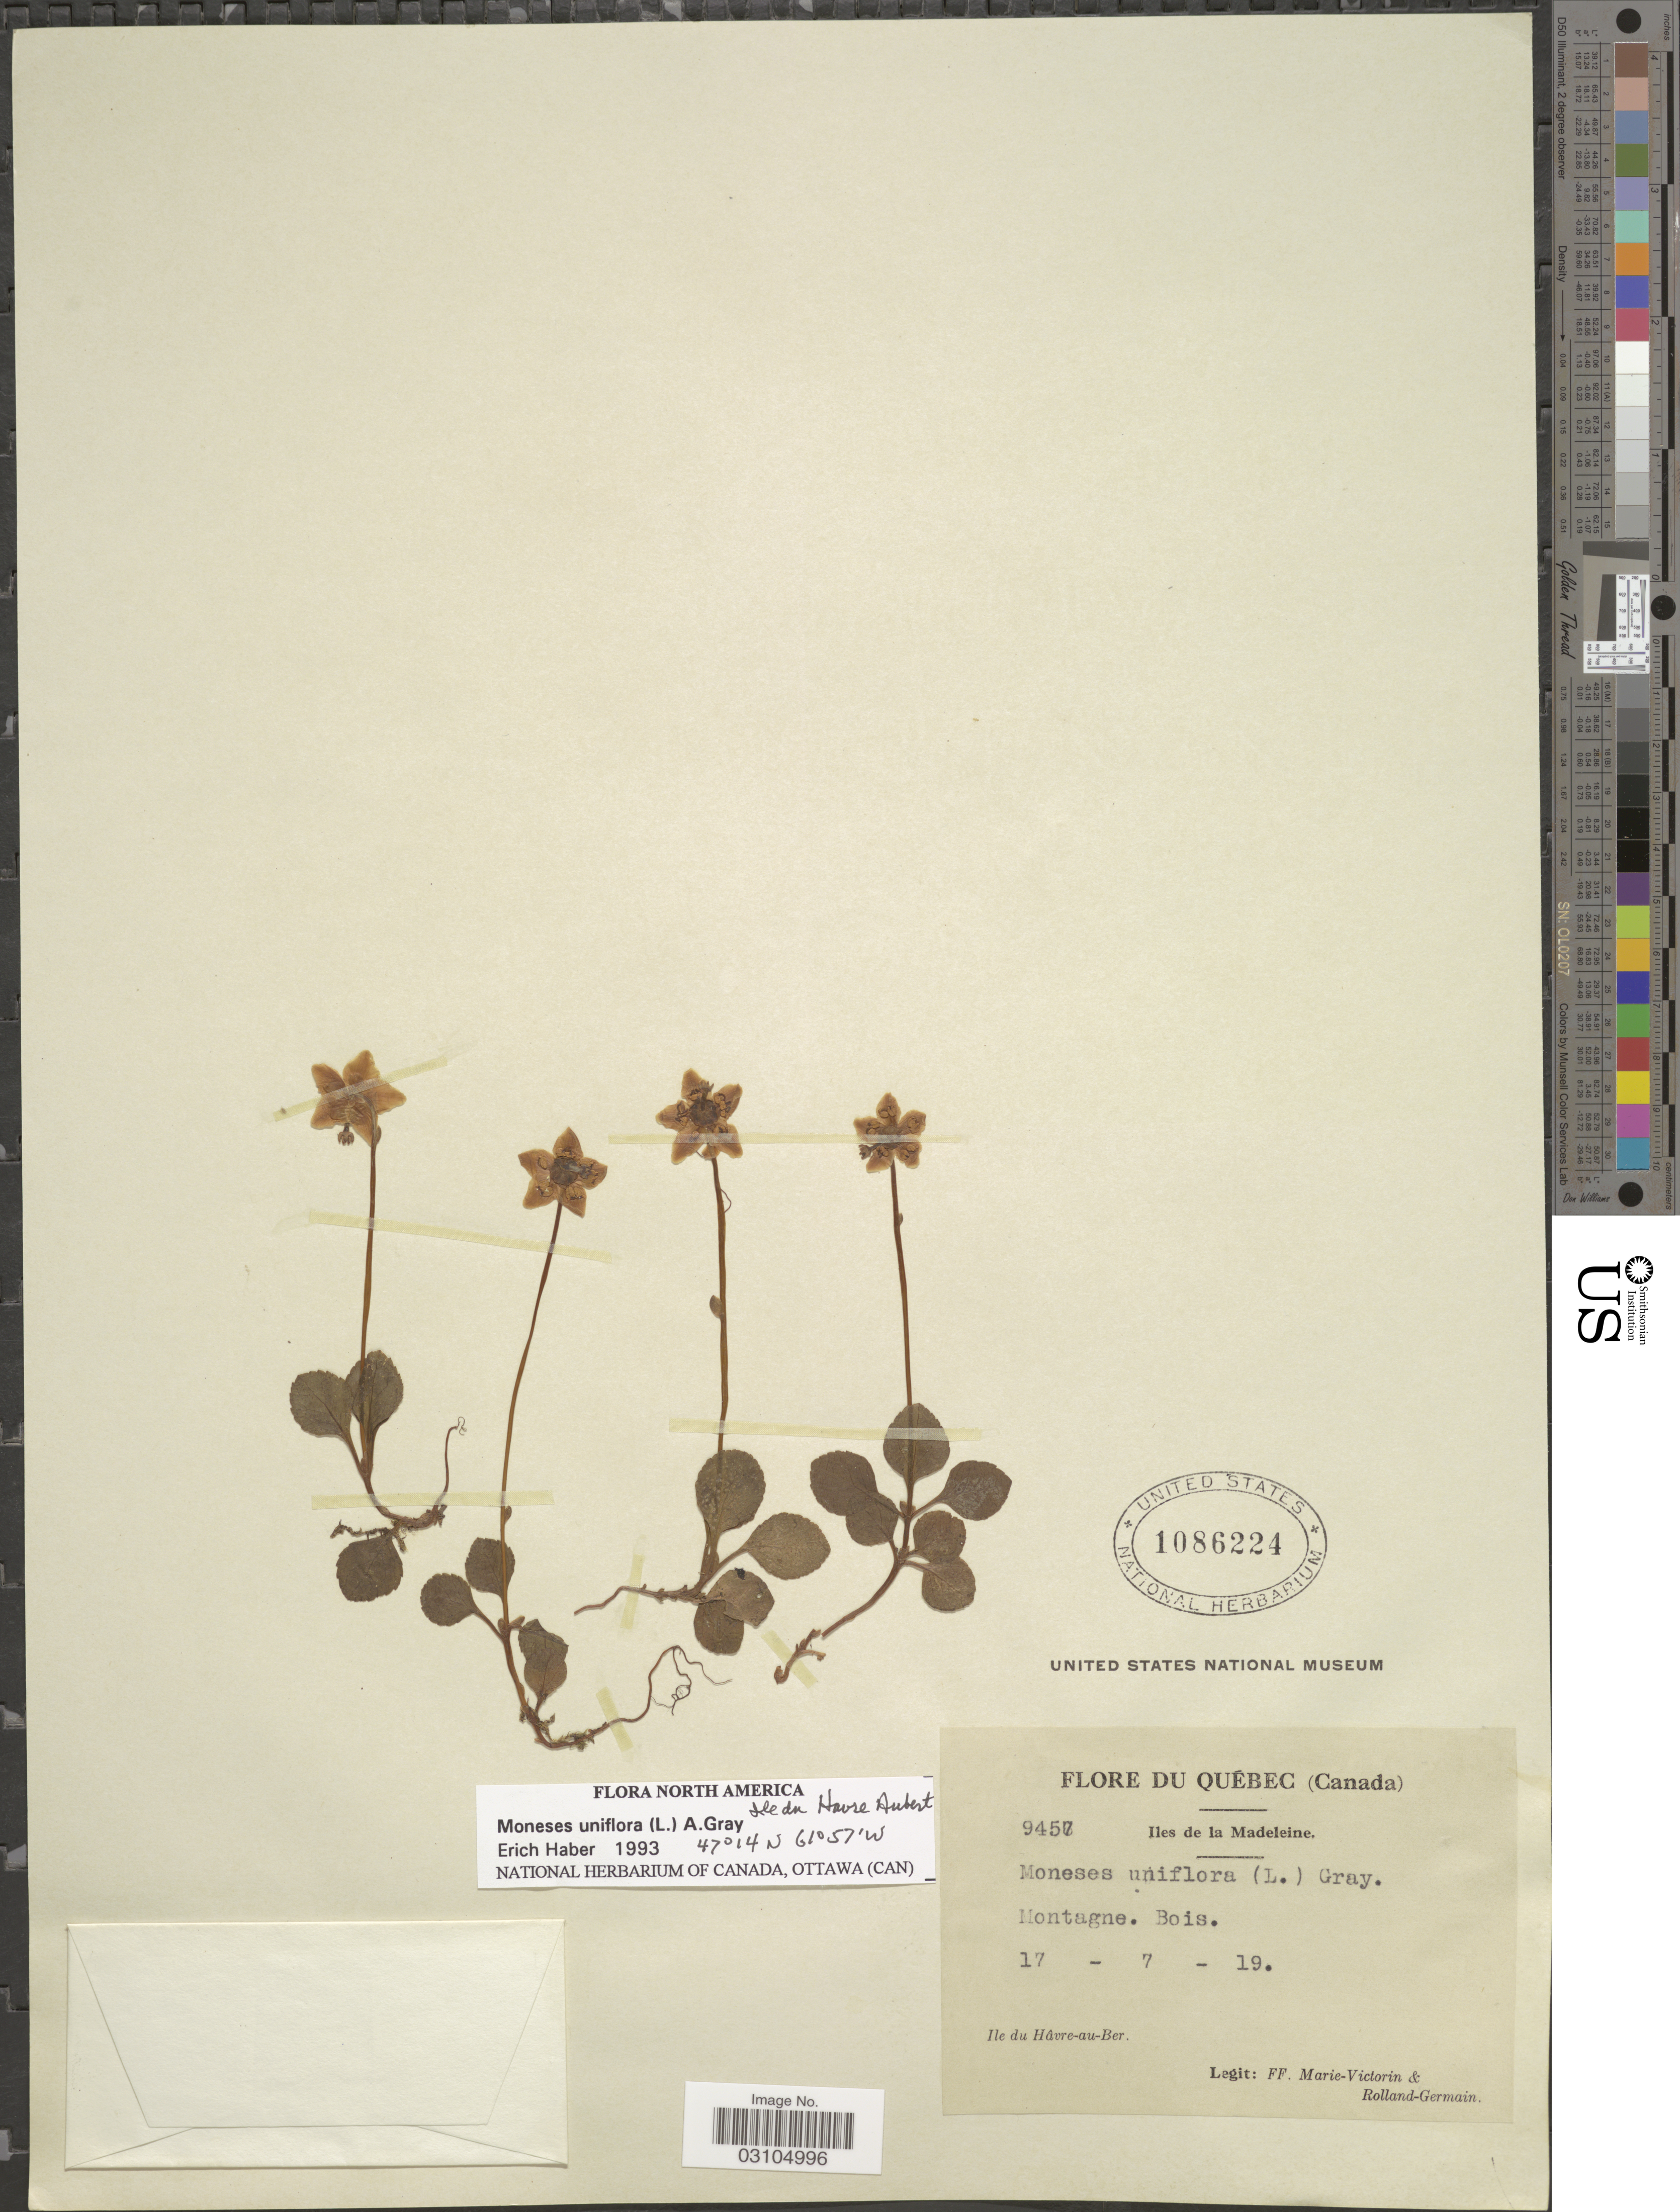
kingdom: Plantae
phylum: Tracheophyta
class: Magnoliopsida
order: Ericales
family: Ericaceae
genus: Moneses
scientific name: Moneses uniflora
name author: (L.) A. Gray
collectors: F. Marie-Victorin & Rolland-Germain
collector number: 9457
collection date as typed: Transcribed d/m/y: 17/7/19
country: Canada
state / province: Quebec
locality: Iles de la Madeleine, Montagne, Bois, Ile du Havre-au-Ber.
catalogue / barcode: US 1086224